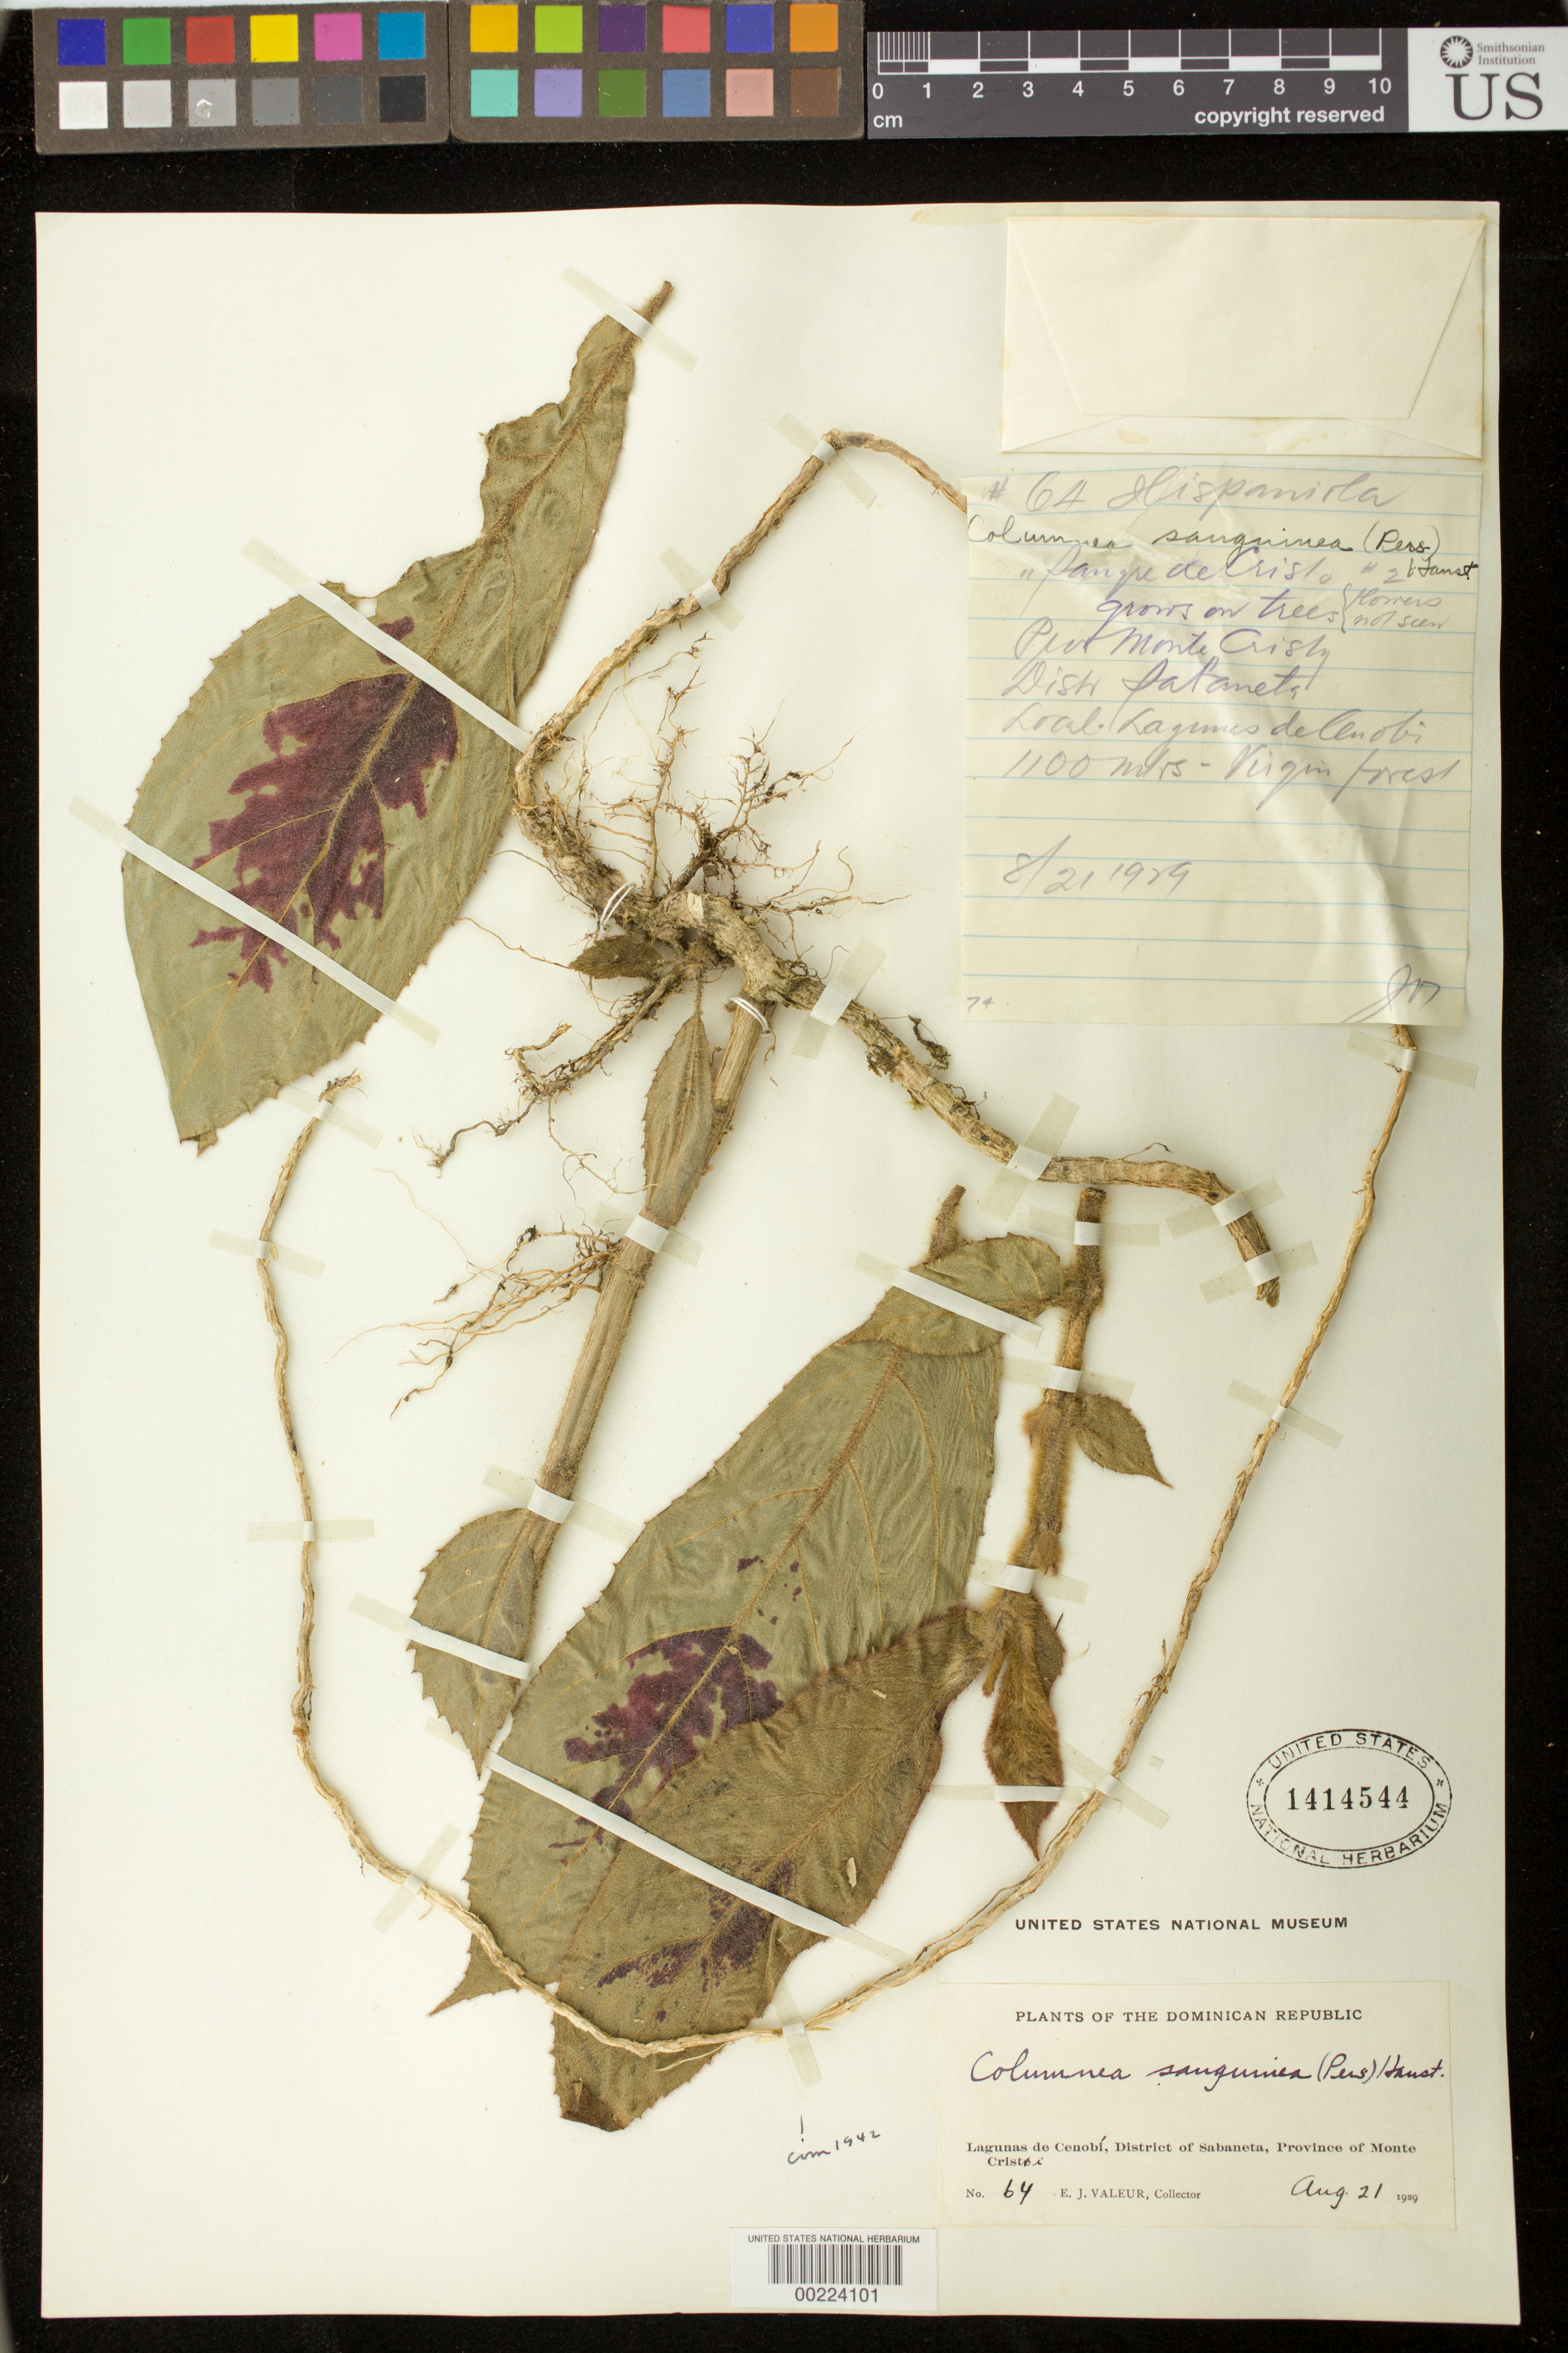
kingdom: Plantae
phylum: Tracheophyta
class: Magnoliopsida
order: Lamiales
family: Gesneriaceae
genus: Columnea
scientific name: Columnea sanguinea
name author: (Pers.) Hanst.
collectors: E. Valeur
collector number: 64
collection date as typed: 21 Aug 1929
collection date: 1929-08-21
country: Dominican Republic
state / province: Monte Cristi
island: Hispaniola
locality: Lagunas de Cenobi, Dist. of Sabaneta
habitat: Virgin forest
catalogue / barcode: US 1414544